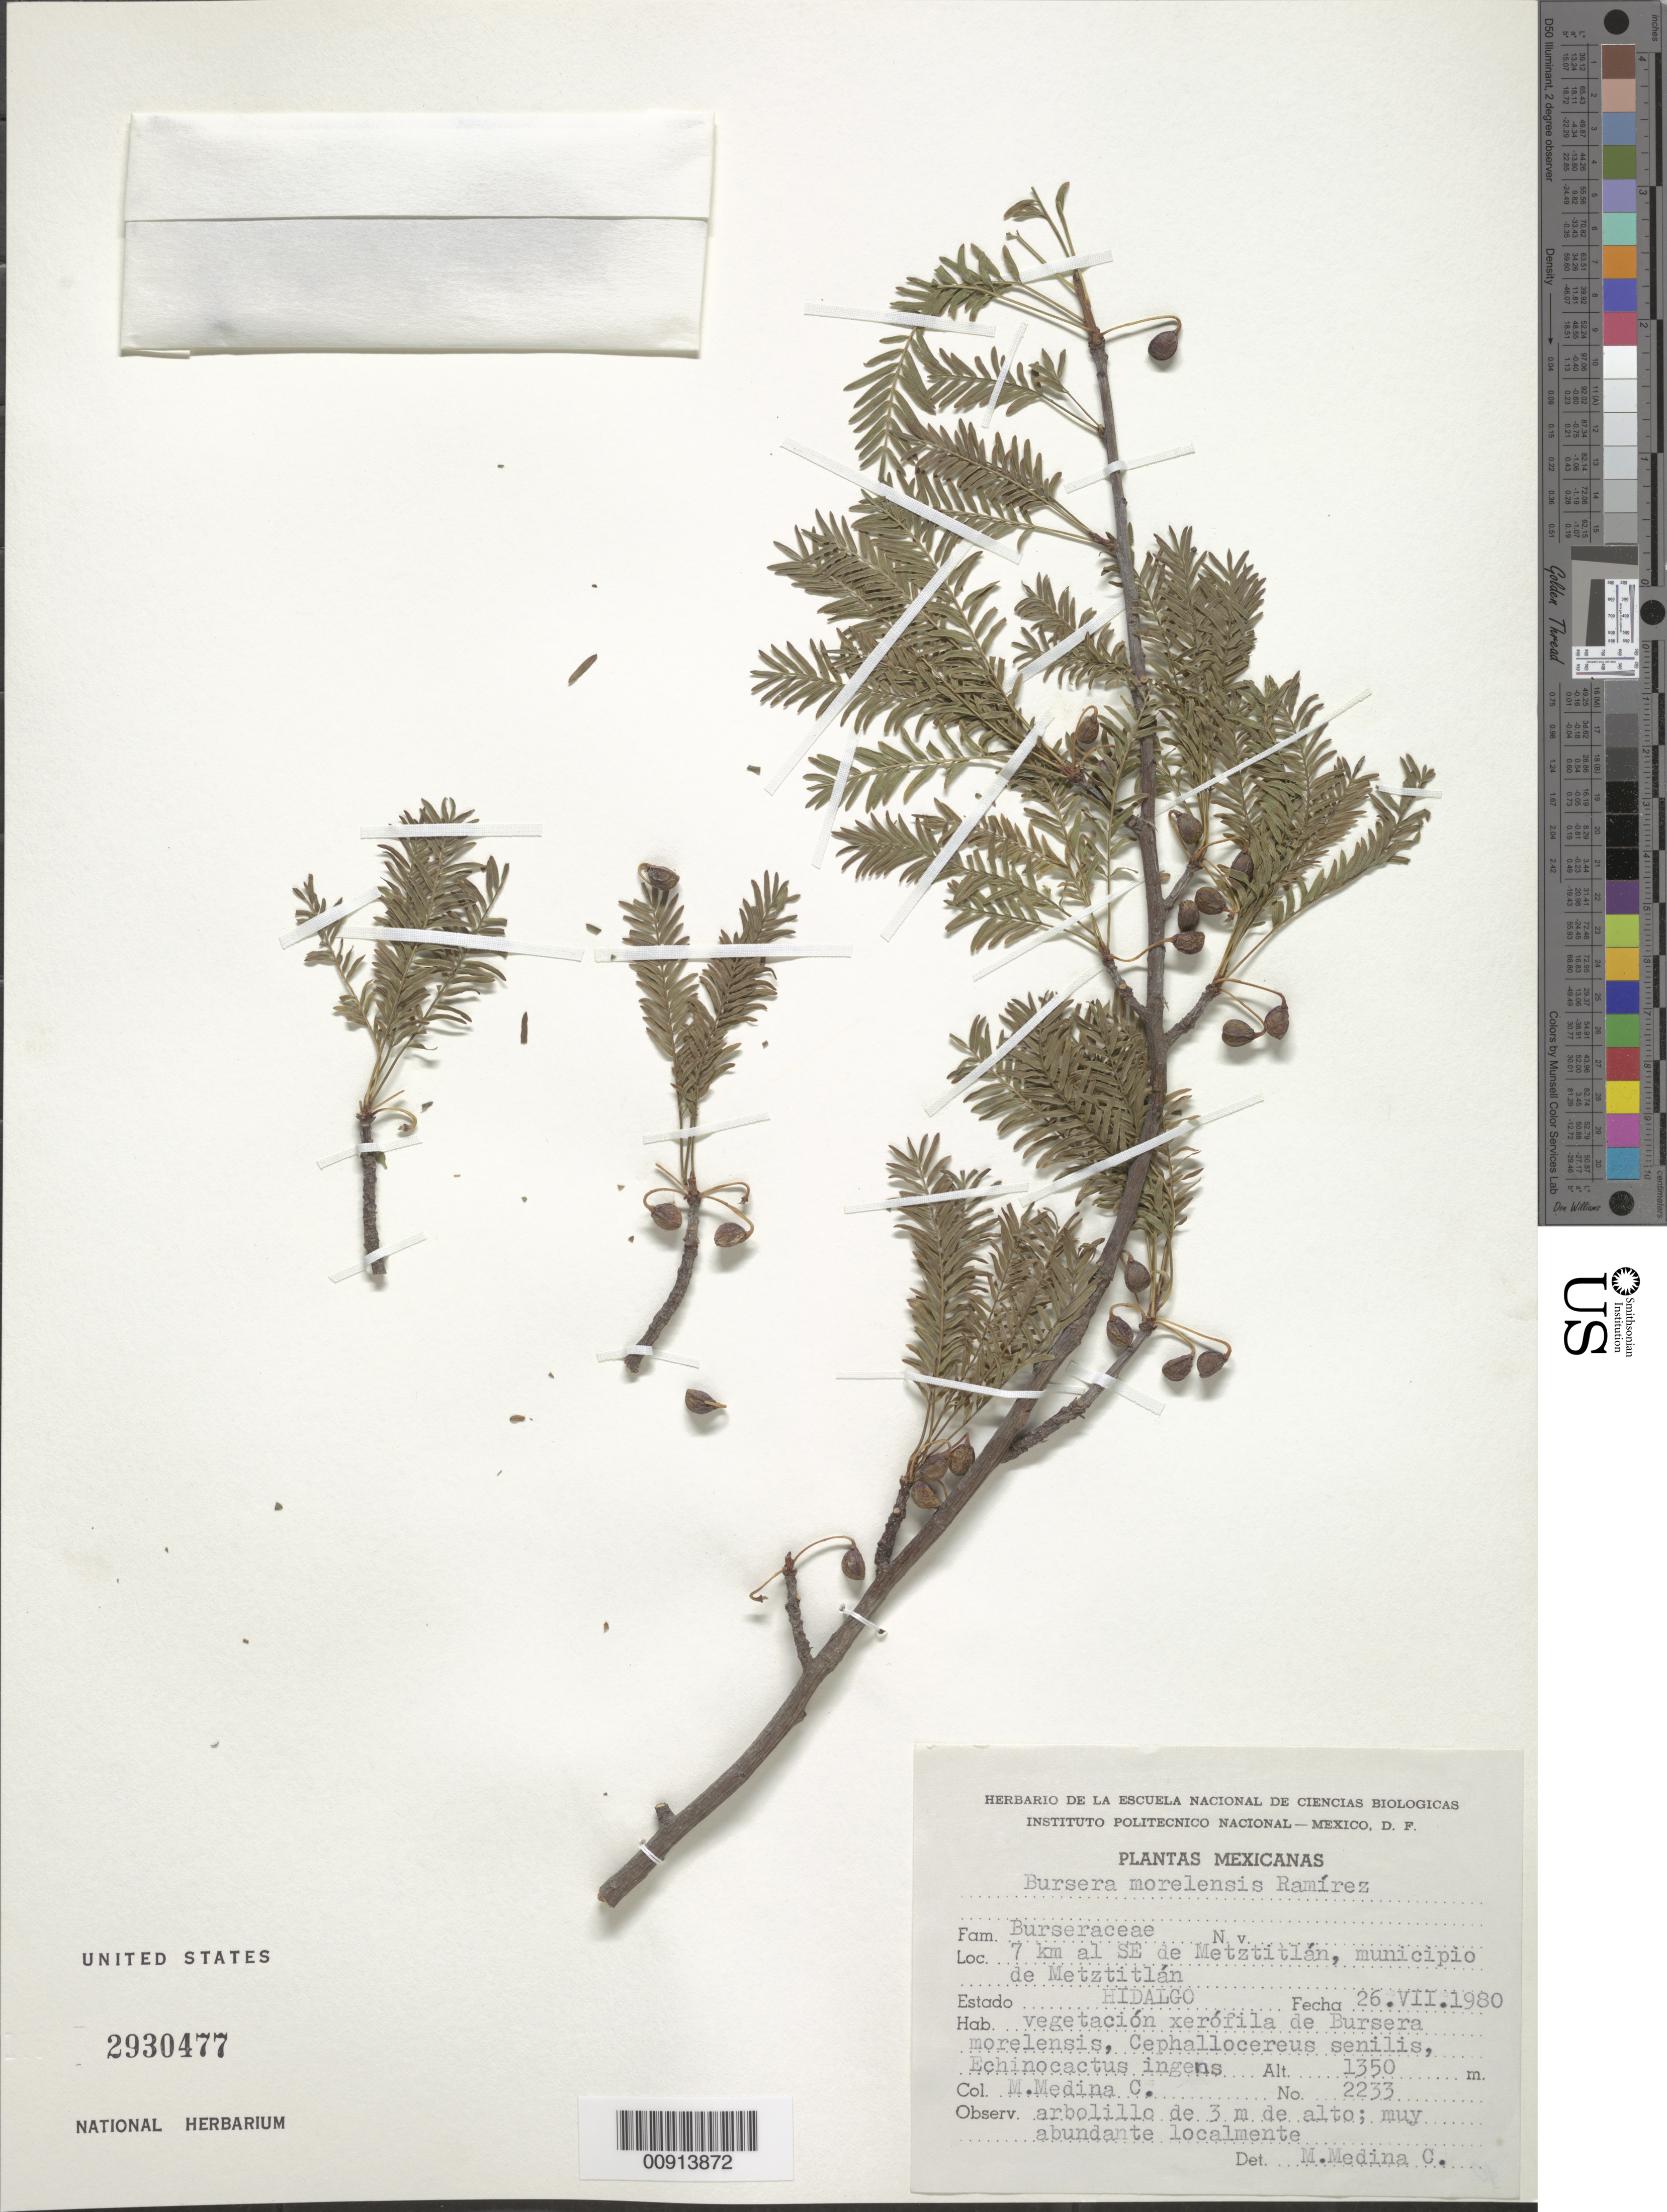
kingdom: Plantae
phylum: Tracheophyta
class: Magnoliopsida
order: Sapindales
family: Burseraceae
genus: Bursera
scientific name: Bursera morelensis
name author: Ramírez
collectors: Medina C., M.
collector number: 2233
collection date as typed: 26 Jul 1980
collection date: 1980-07-26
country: Mexico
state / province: Hidalgo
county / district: Metztitlán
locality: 7 km al SE de Metztitlán, municipio de Metztitlán, Estado Hidalgo.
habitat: Vegetacion xerófila de Bursera morelensis, Cephallocereus senilis, Echinocactus ingens.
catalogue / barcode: US 2930477